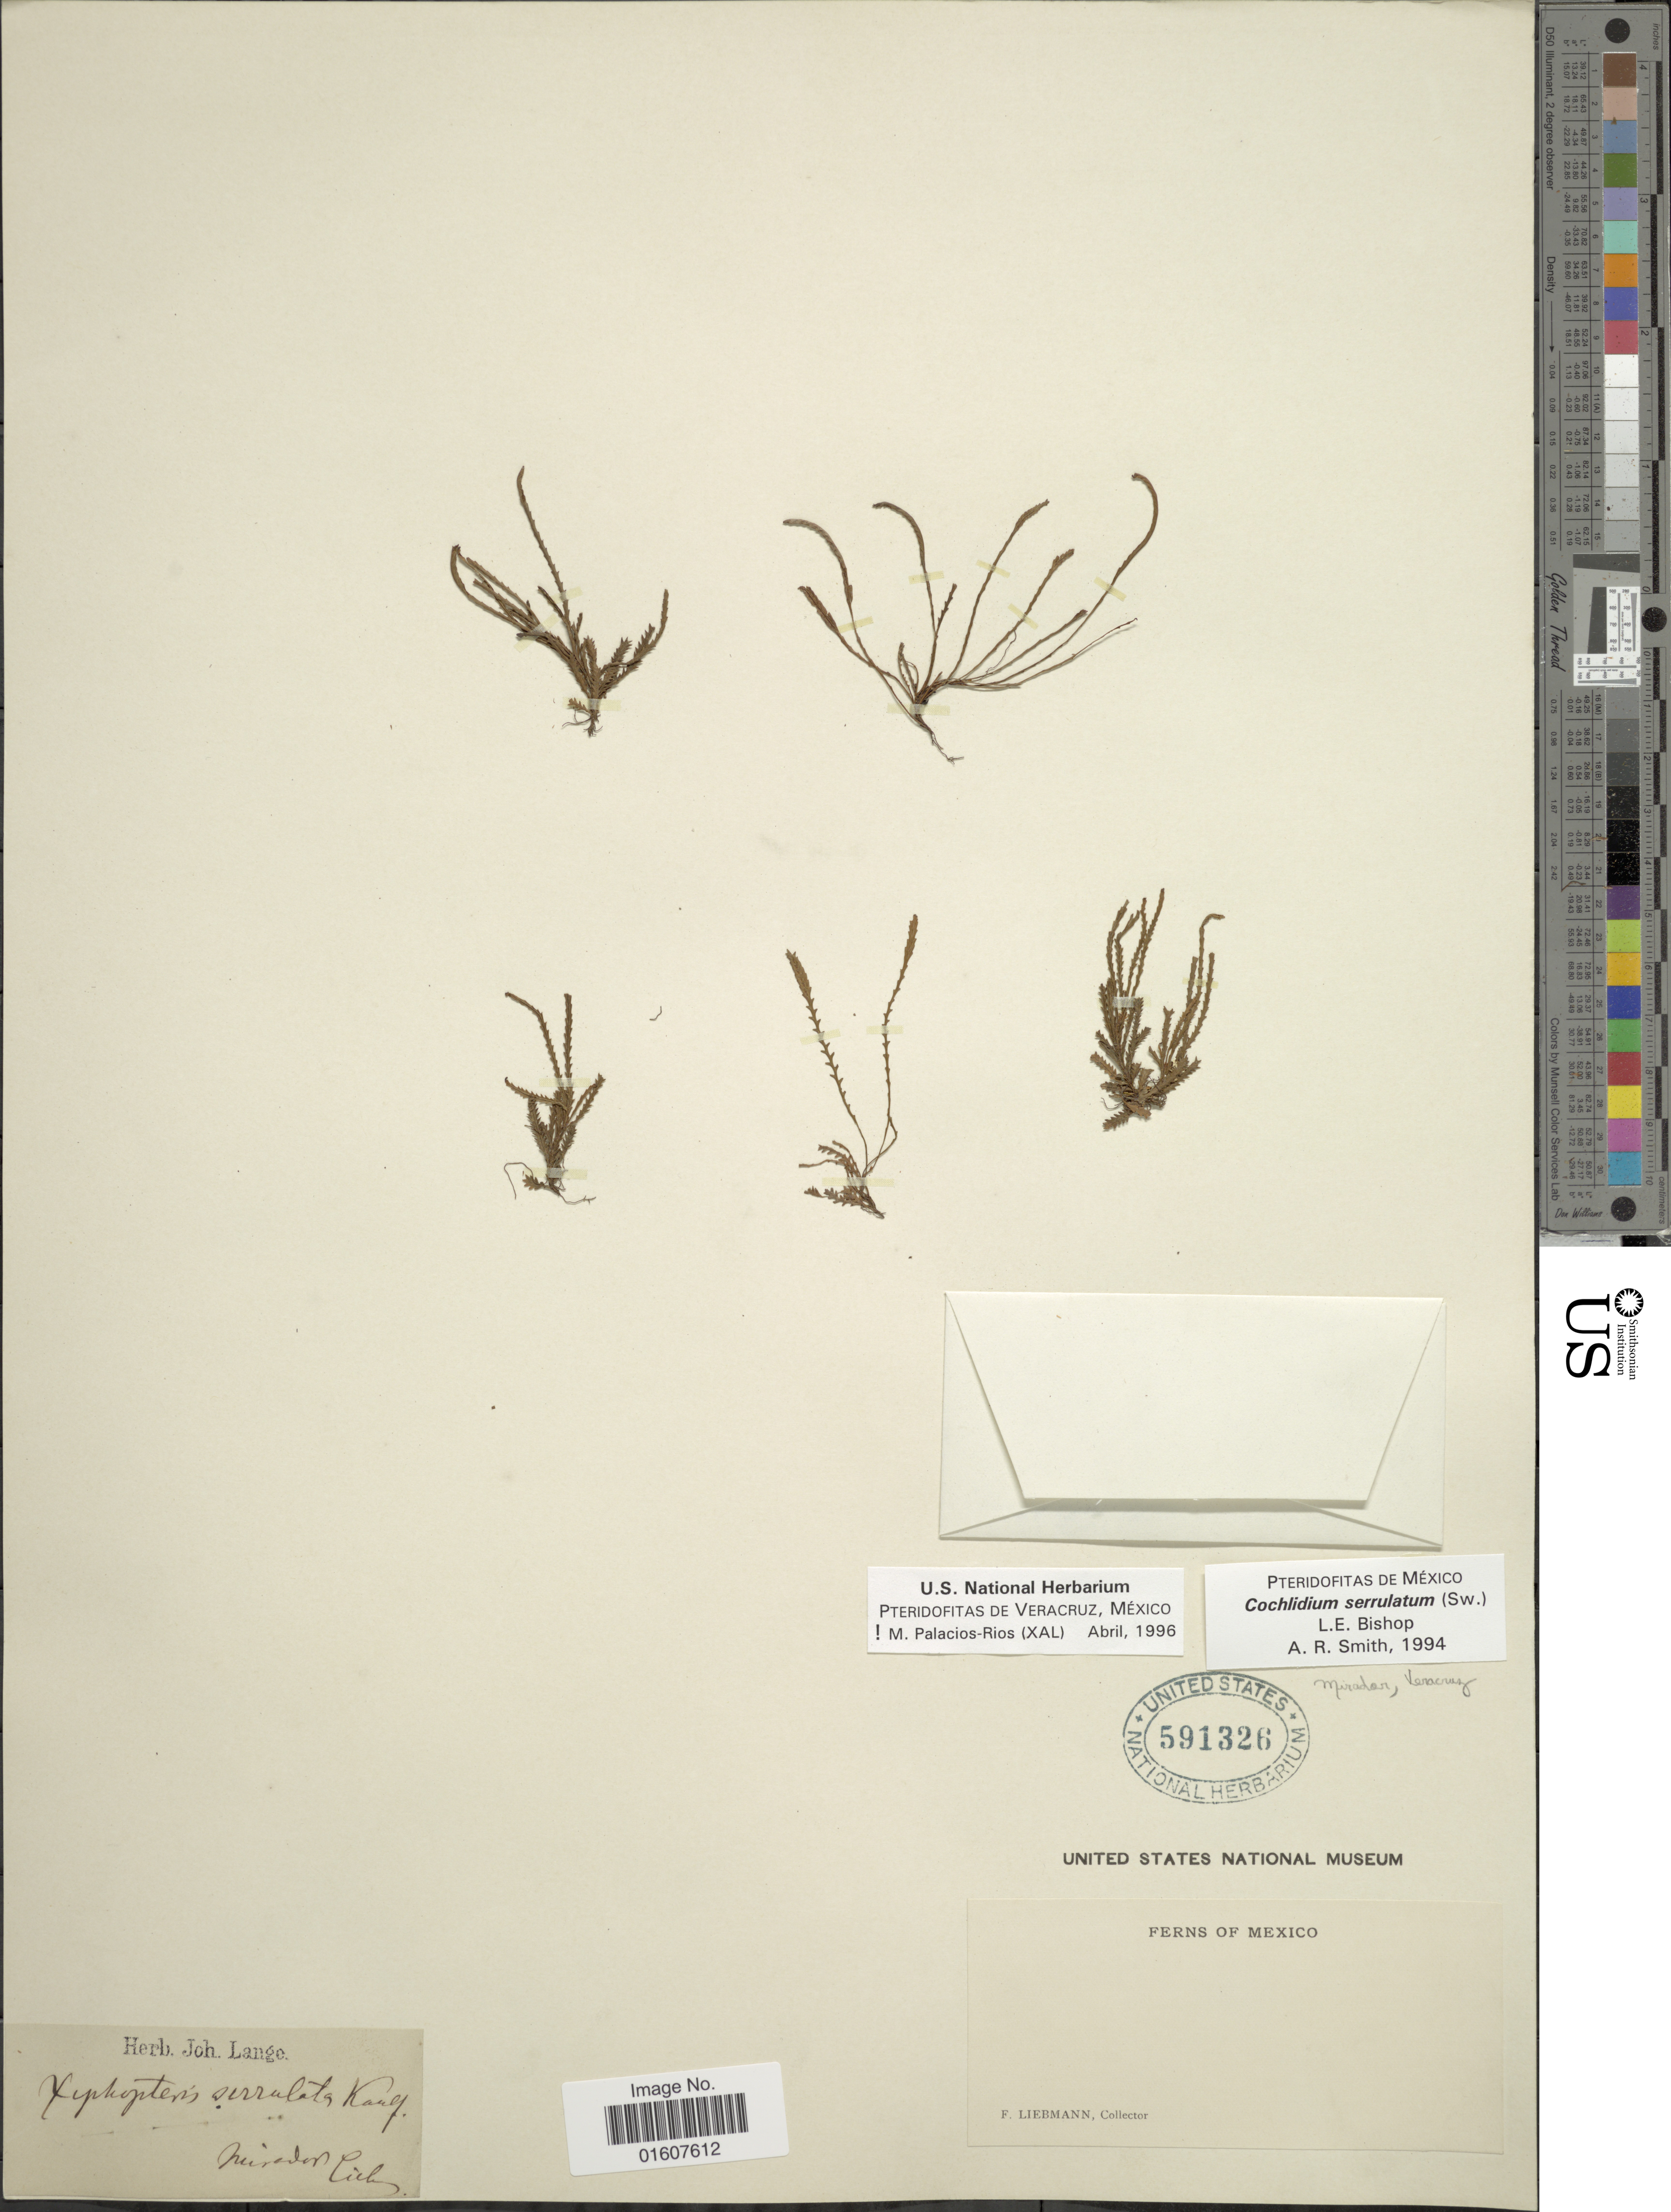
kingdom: Plantae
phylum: Tracheophyta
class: Polypodiopsida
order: Polypodiales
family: Polypodiaceae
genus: Cochlidium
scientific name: Cochlidium serrulatum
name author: (Sw.) L.E. Bishop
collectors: F. Liebmann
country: Mexico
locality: Mirador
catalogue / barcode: US 591326